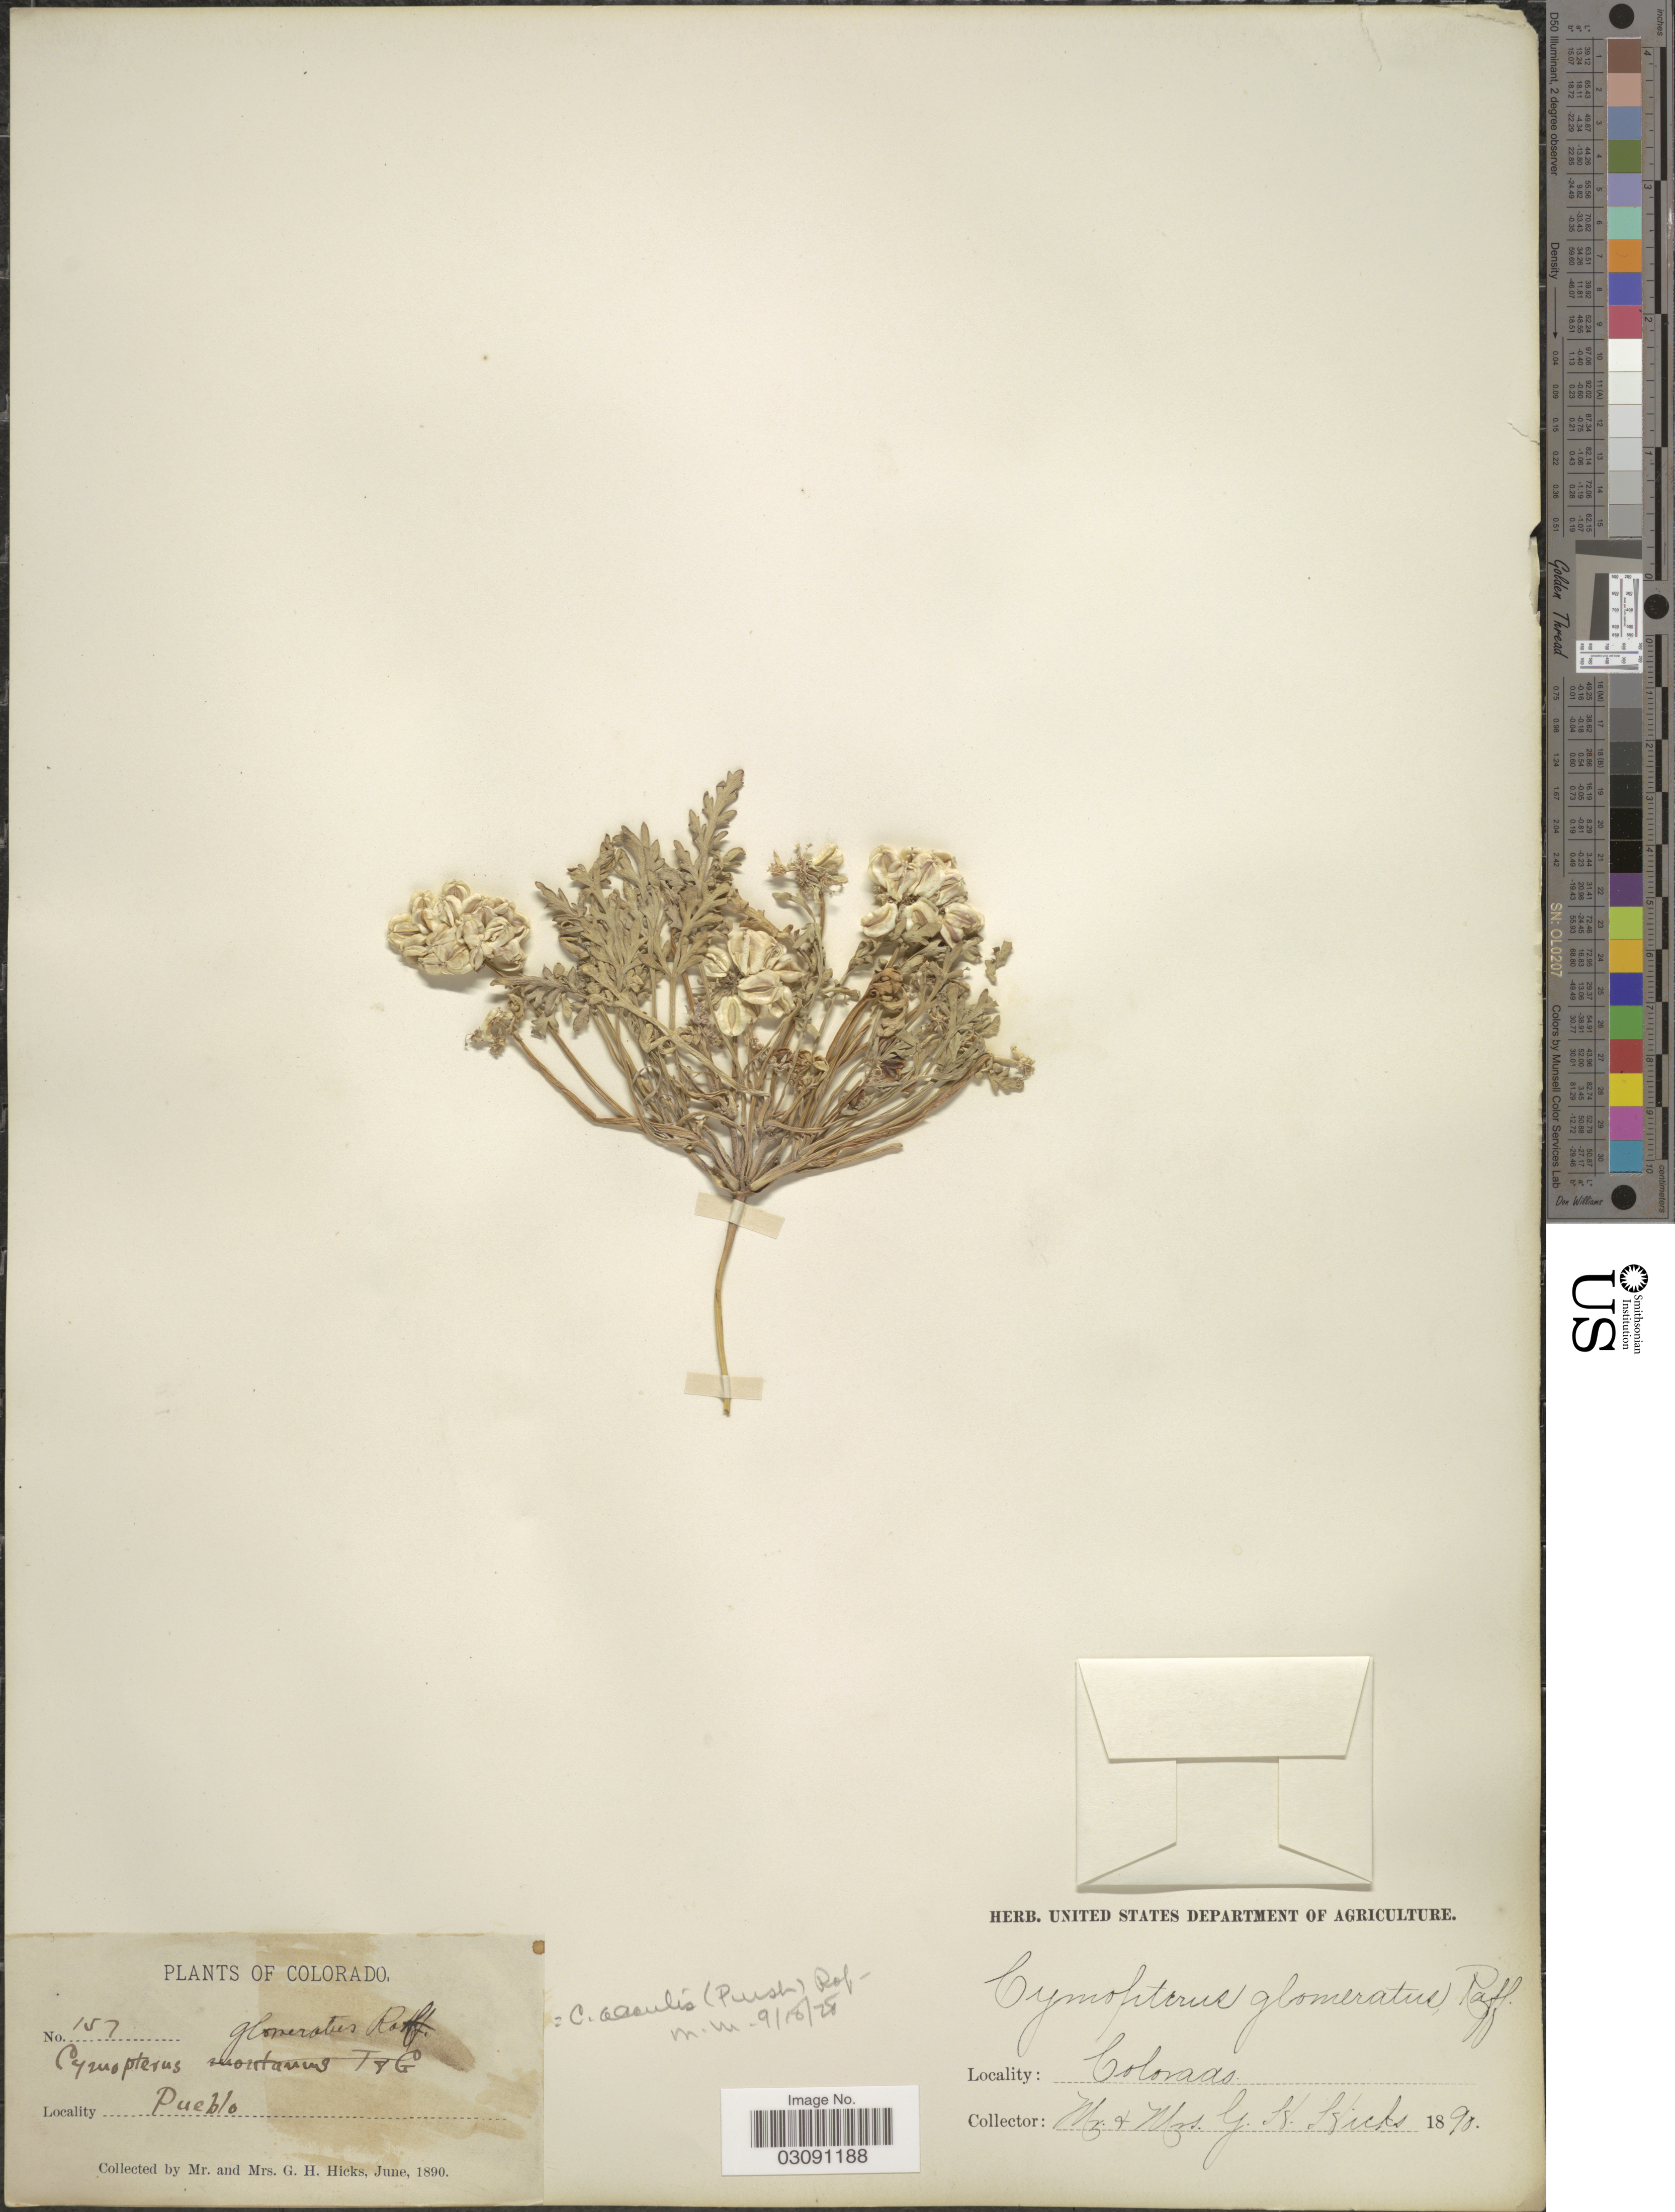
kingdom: Plantae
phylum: Tracheophyta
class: Magnoliopsida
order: Apiales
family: Apiaceae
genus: Cymopterus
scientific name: Cymopterus acaulis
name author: (Pursh) Raf.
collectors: G. Hicks & G. Hicks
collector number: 157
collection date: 1890-06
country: United States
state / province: Colorado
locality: Pueblo.